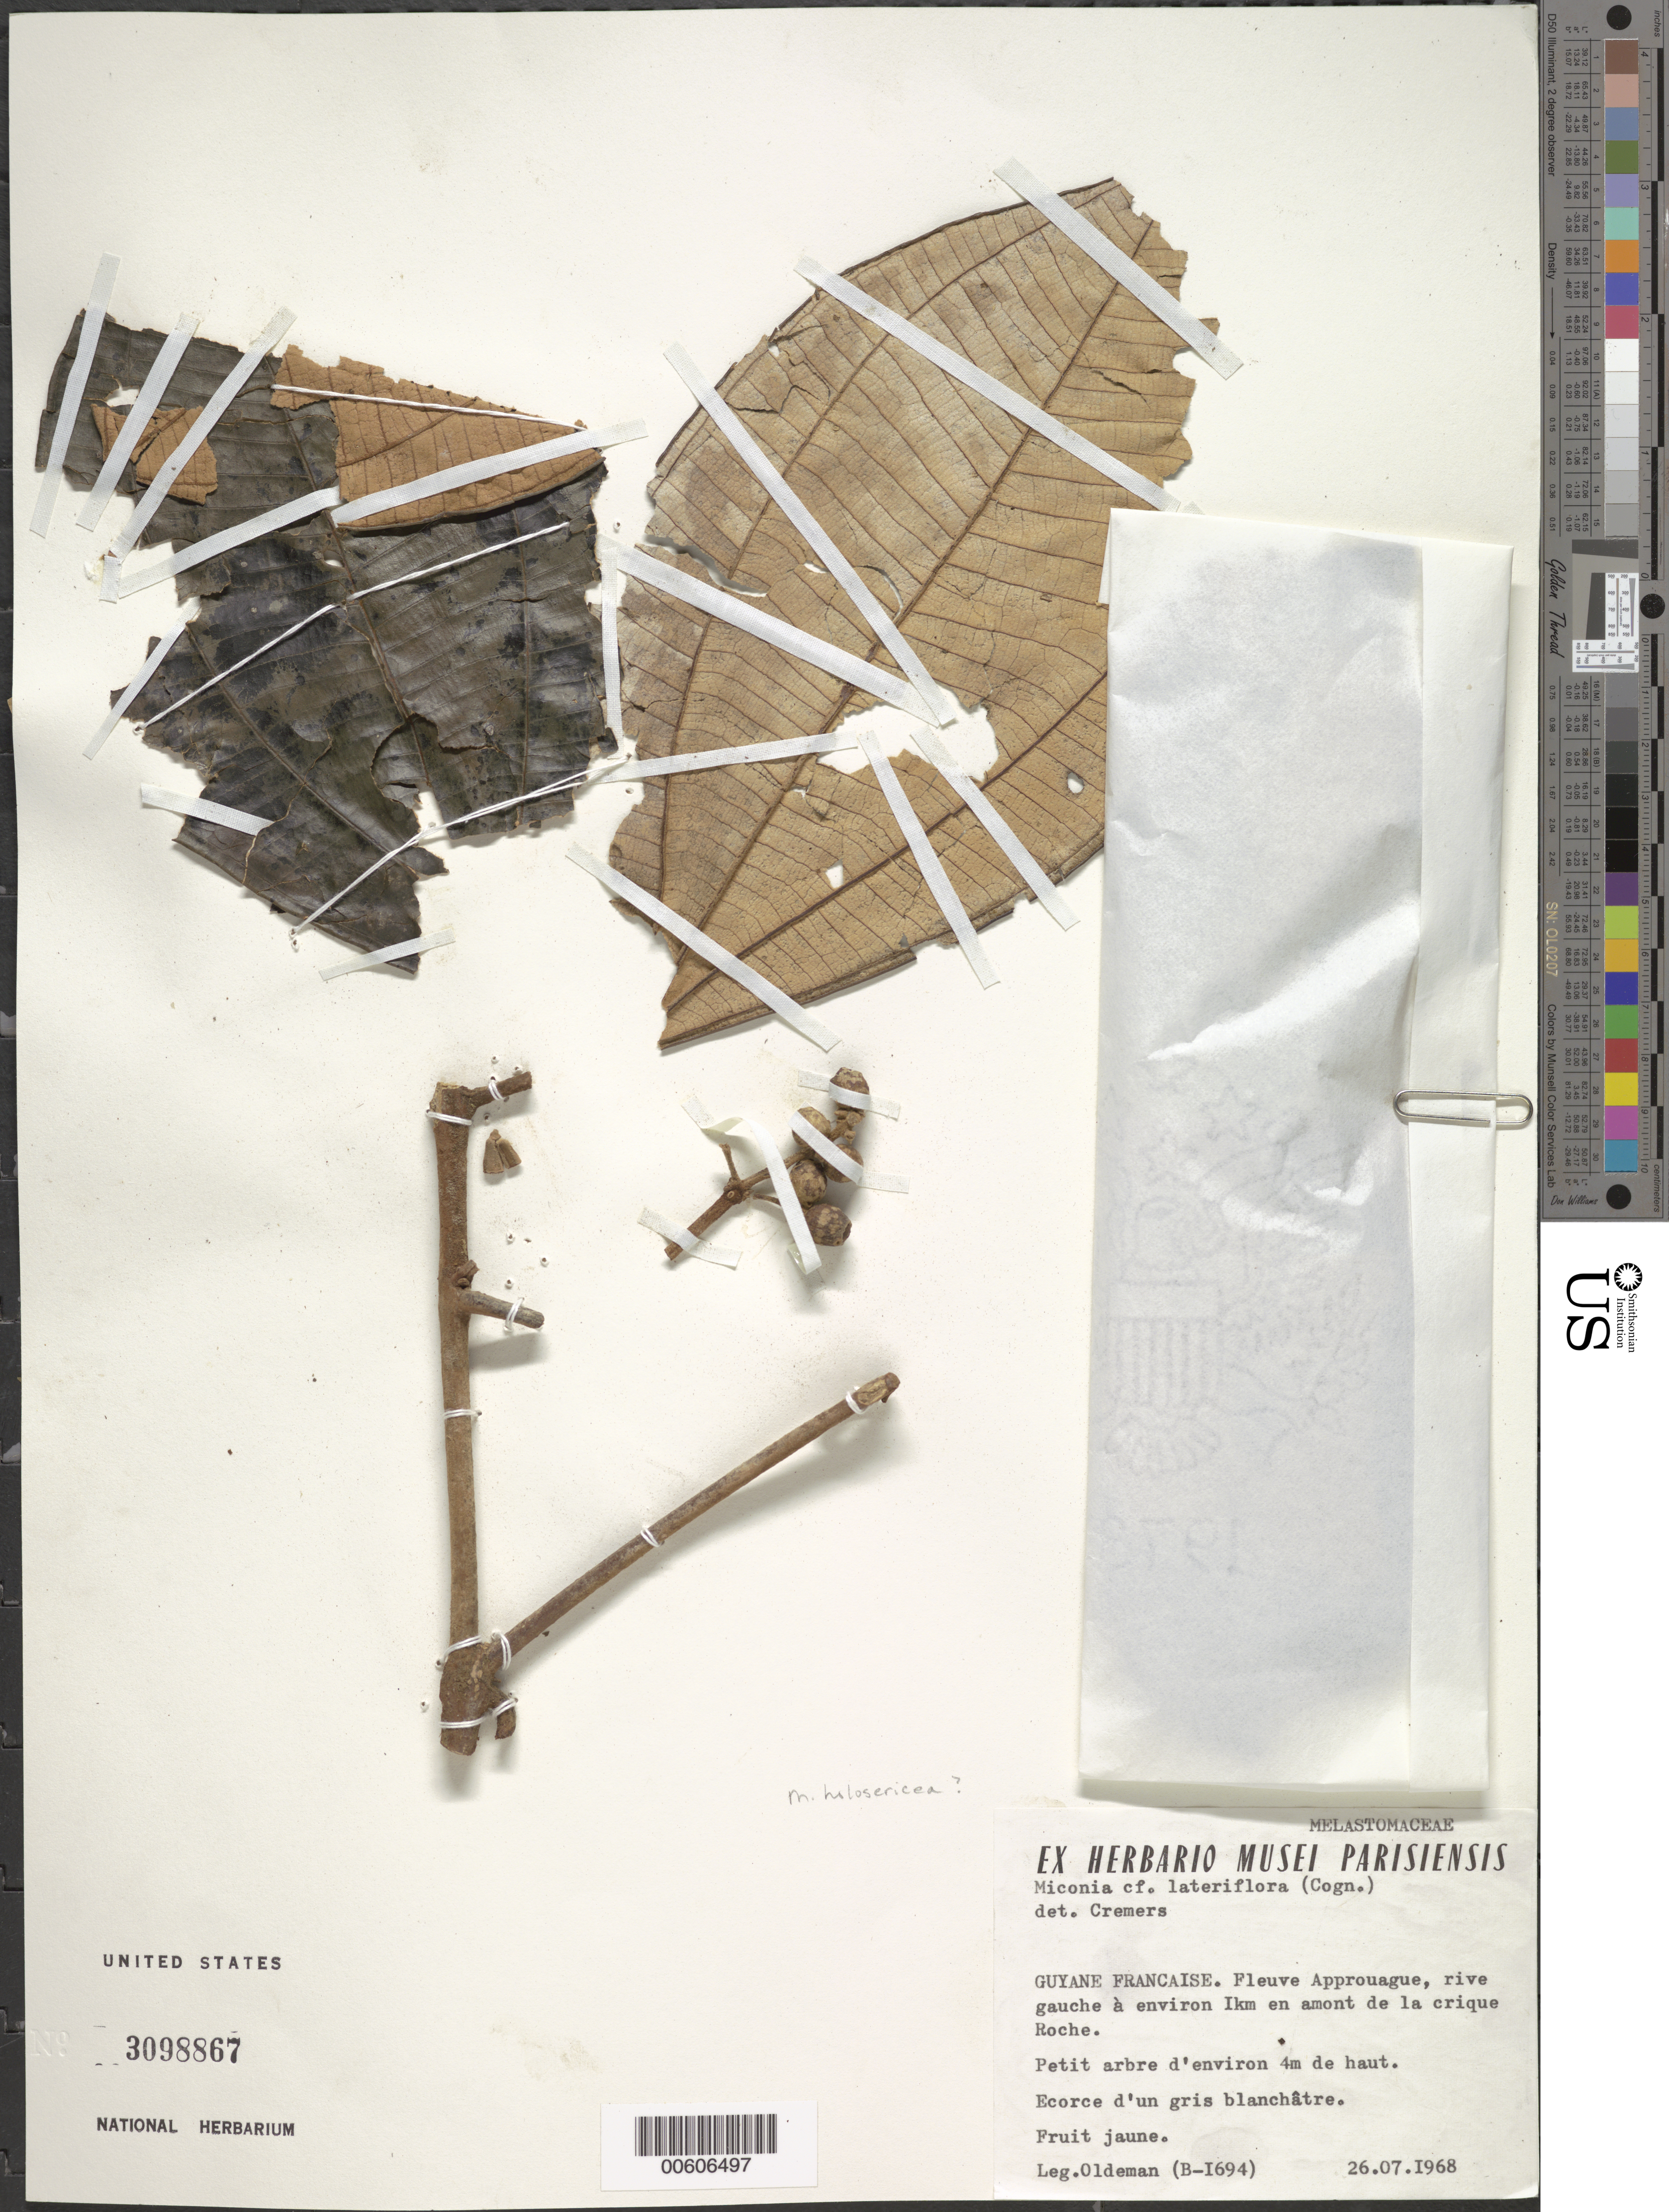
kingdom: Plantae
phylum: Tracheophyta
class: Magnoliopsida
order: Myrtales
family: Melastomataceae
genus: Miconia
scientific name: Miconia holosericea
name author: (L.) DC.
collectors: R. Oldeman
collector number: B 1694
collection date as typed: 26-Jul-68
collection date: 1968-07-26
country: French Guiana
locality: Approuague R., 1 km from Roche Creek, rive gauche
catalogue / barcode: US 3098867